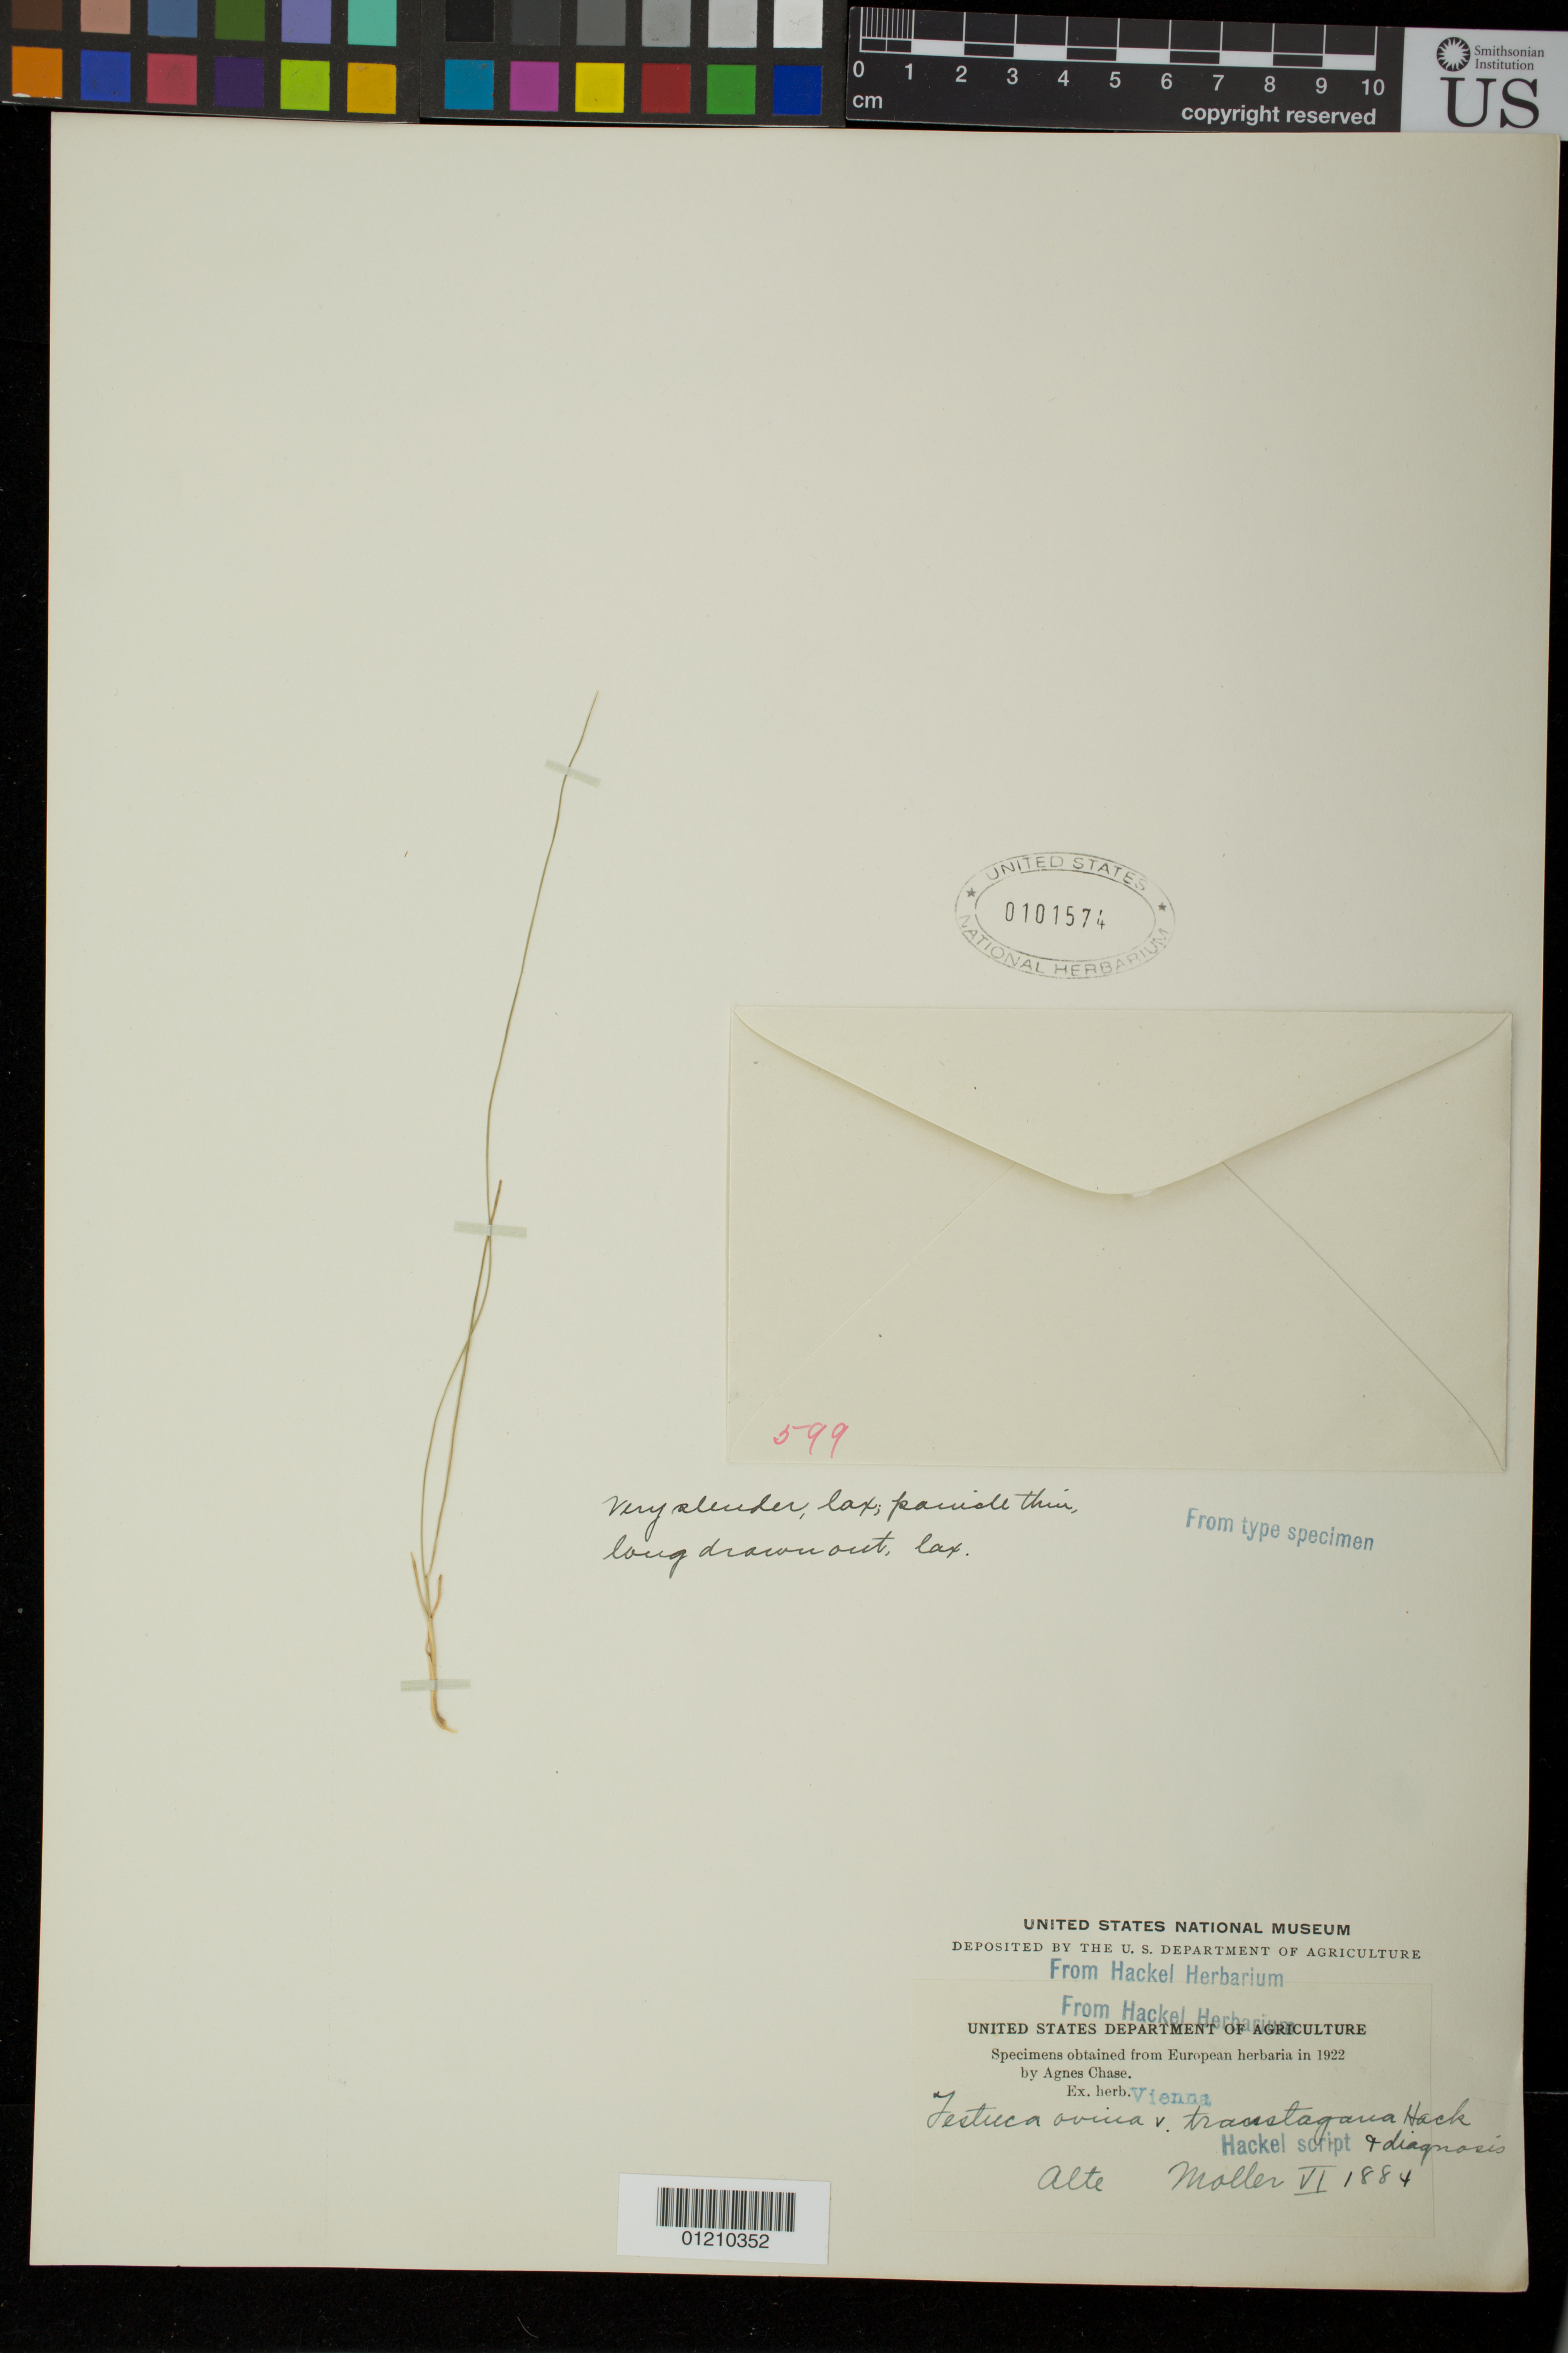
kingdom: Plantae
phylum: Tracheophyta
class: Liliopsida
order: Poales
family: Poaceae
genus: Festuca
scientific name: Festuca ovina subsp. transtagana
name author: Hack. ex Henriq.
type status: Type Collection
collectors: -. Moller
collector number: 599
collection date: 1884-06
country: Portugal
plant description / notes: Fragmentary material of type specimen ex herb. Vienna.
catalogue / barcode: US 101574